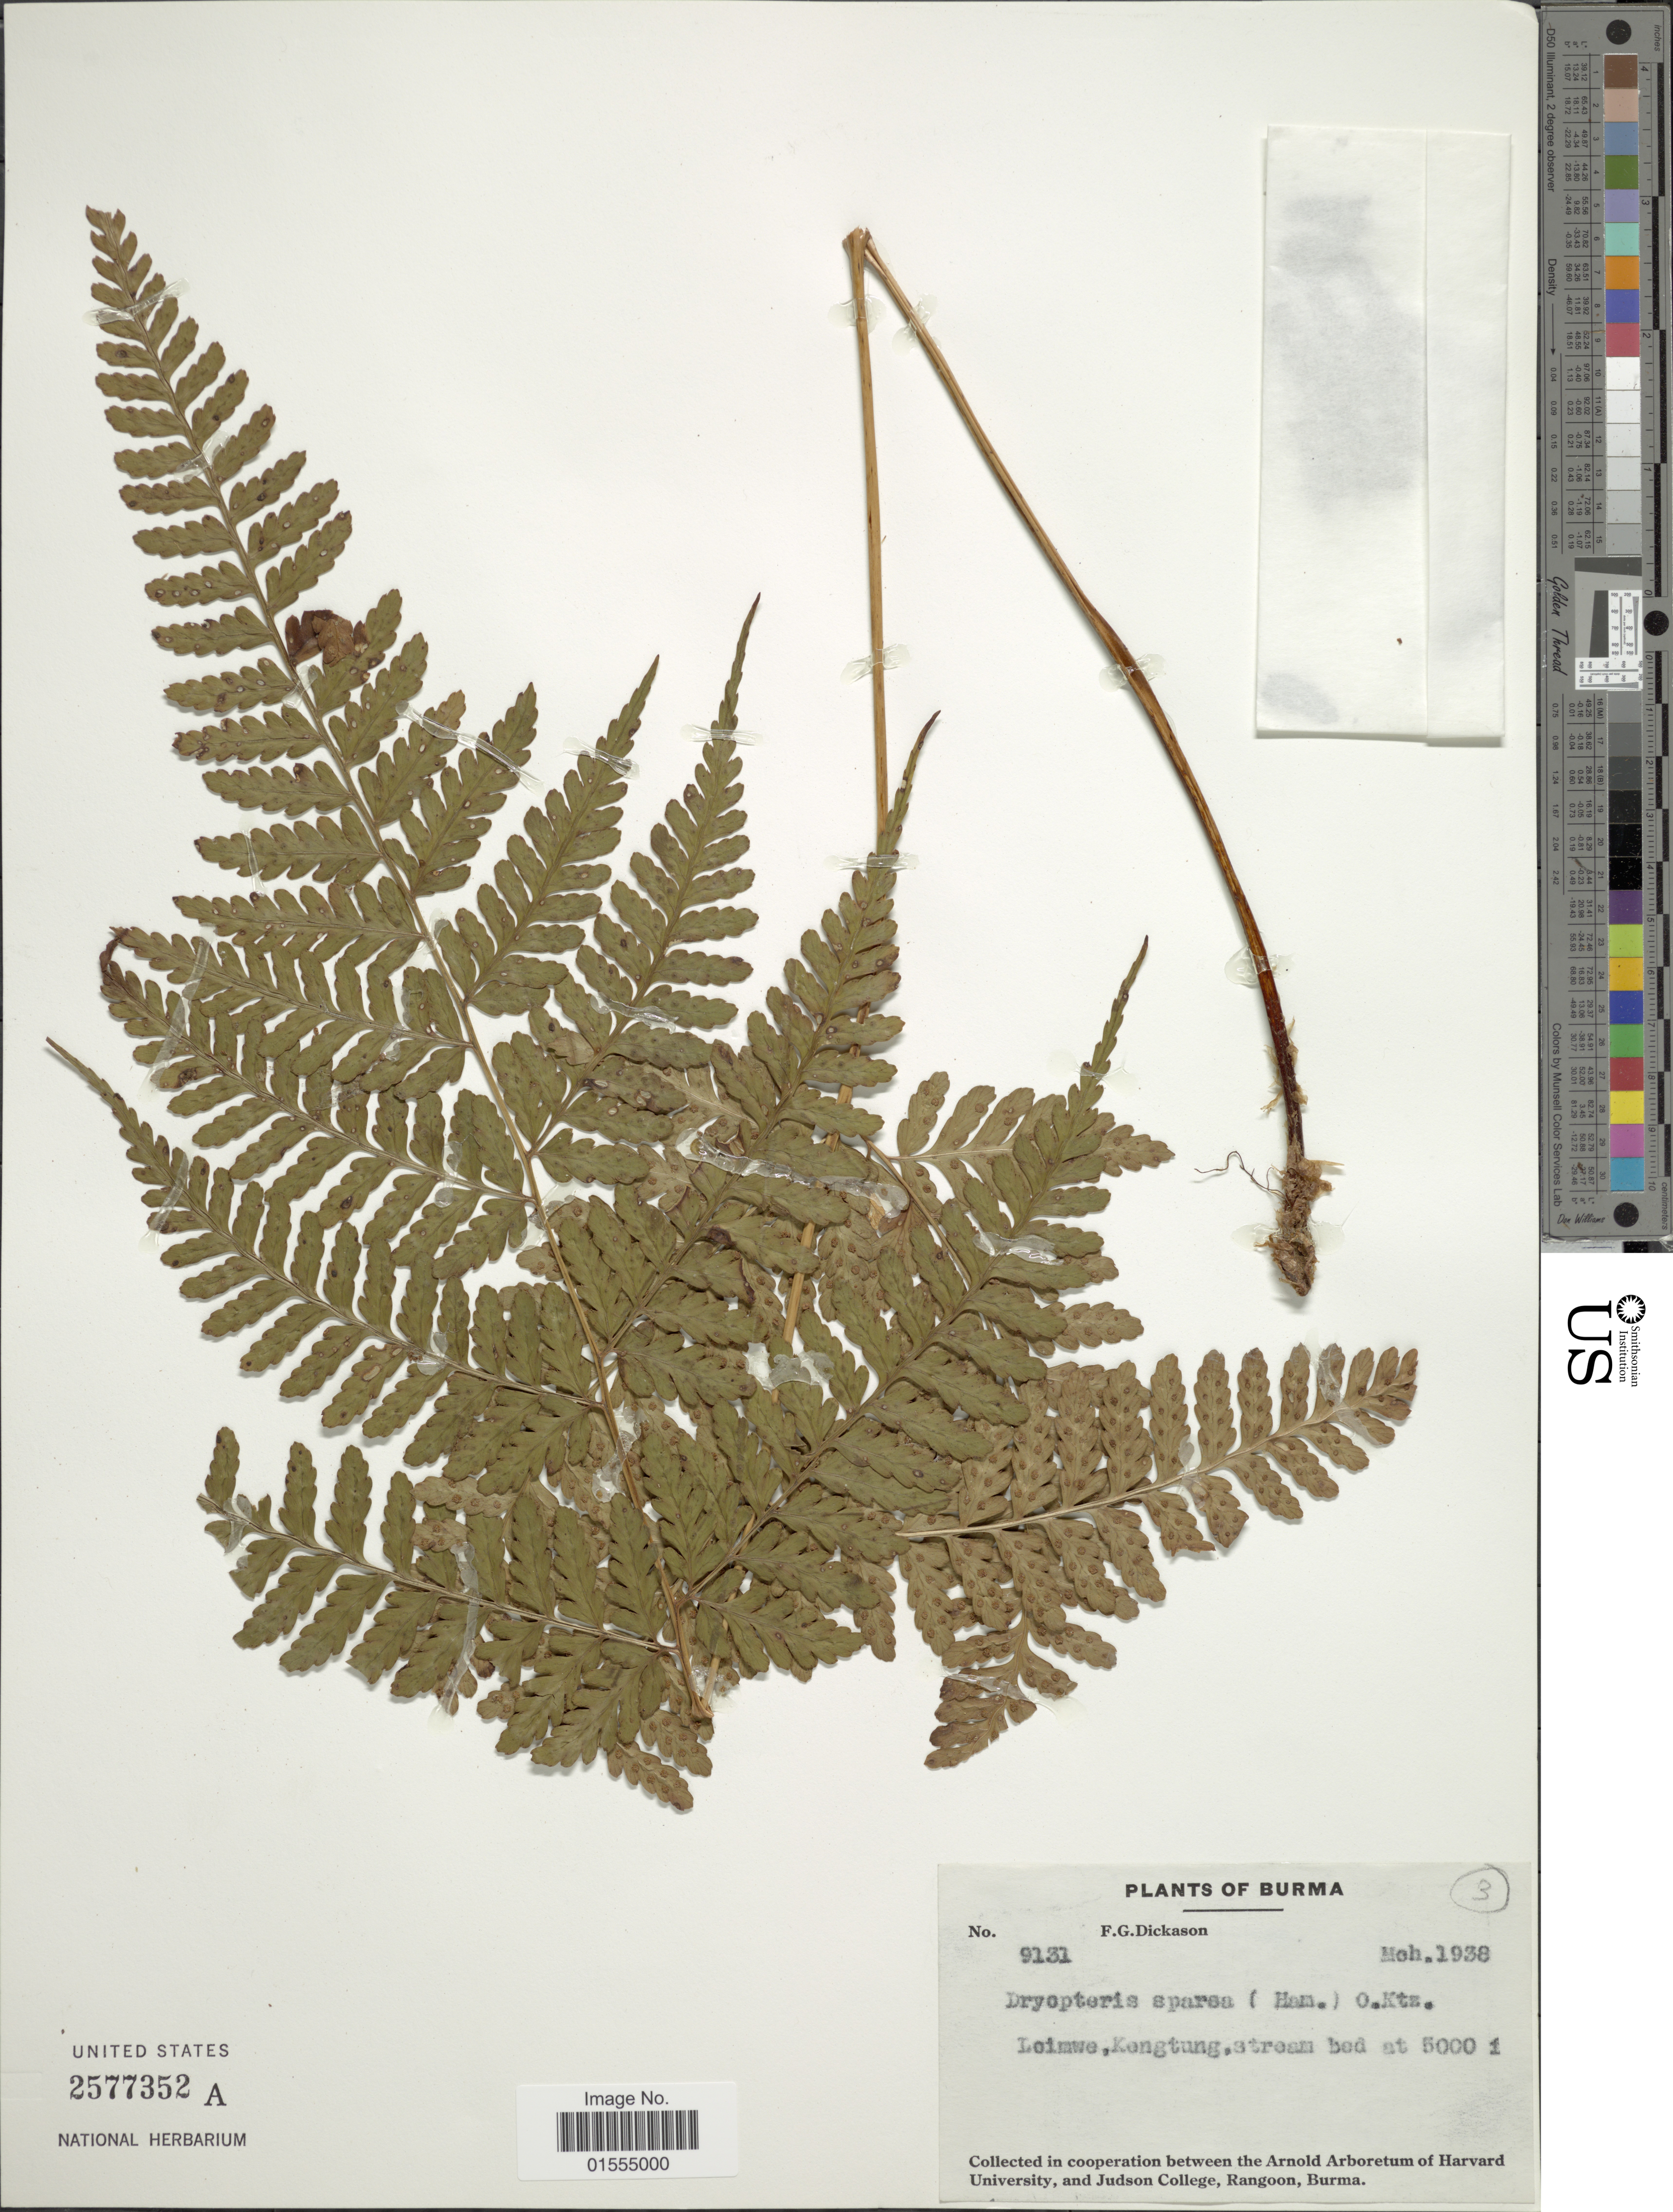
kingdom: Plantae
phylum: Tracheophyta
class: Polypodiopsida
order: Polypodiales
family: Dryopteridaceae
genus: Dryopteris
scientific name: Dryopteris sparsa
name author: (D. Don) Kuntze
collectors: F. Dickason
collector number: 9131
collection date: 1938-03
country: Myanmar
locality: Burma, Loimwe, Kengtung, Stream bed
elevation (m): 1524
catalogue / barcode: US 2577352A